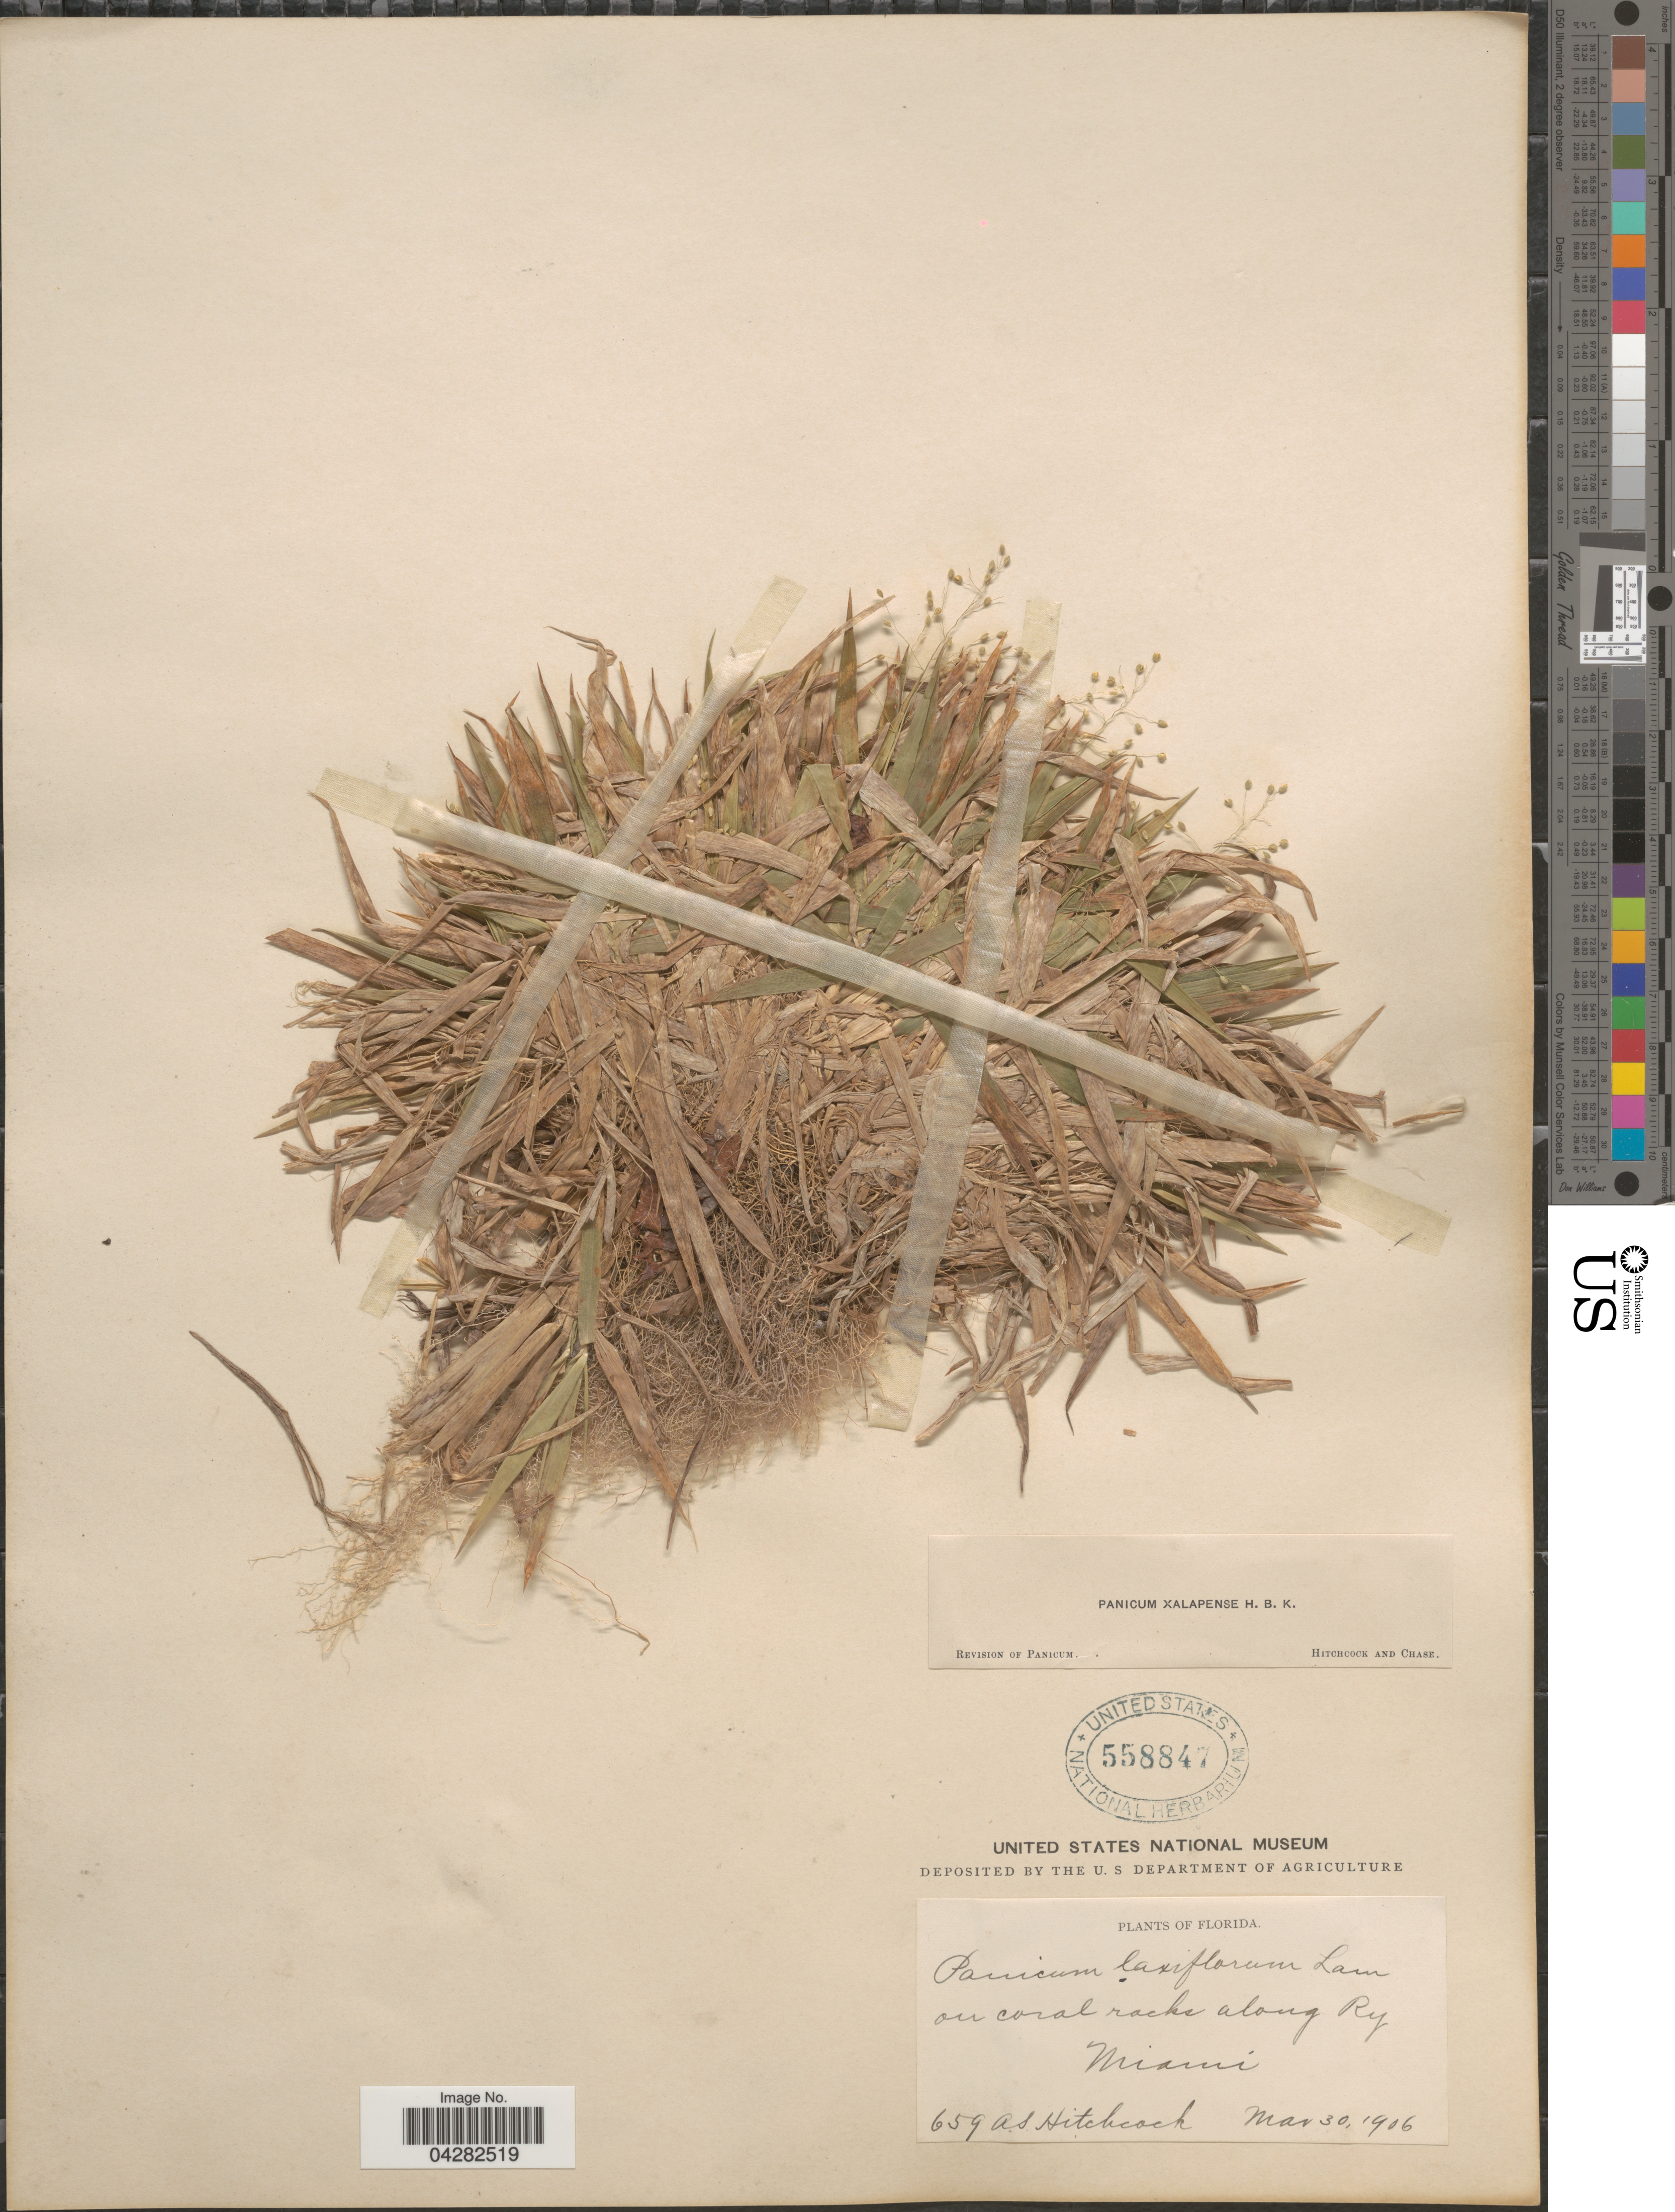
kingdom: Plantae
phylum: Tracheophyta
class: Liliopsida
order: Poales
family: Poaceae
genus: Dichanthelium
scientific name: Dichanthelium laxiflorum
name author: (Lam.) Gould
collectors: A. S. Hitchcock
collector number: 659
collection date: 1906-03-30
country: United States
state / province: Florida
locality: Along Ry. Miami.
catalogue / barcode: US 558847